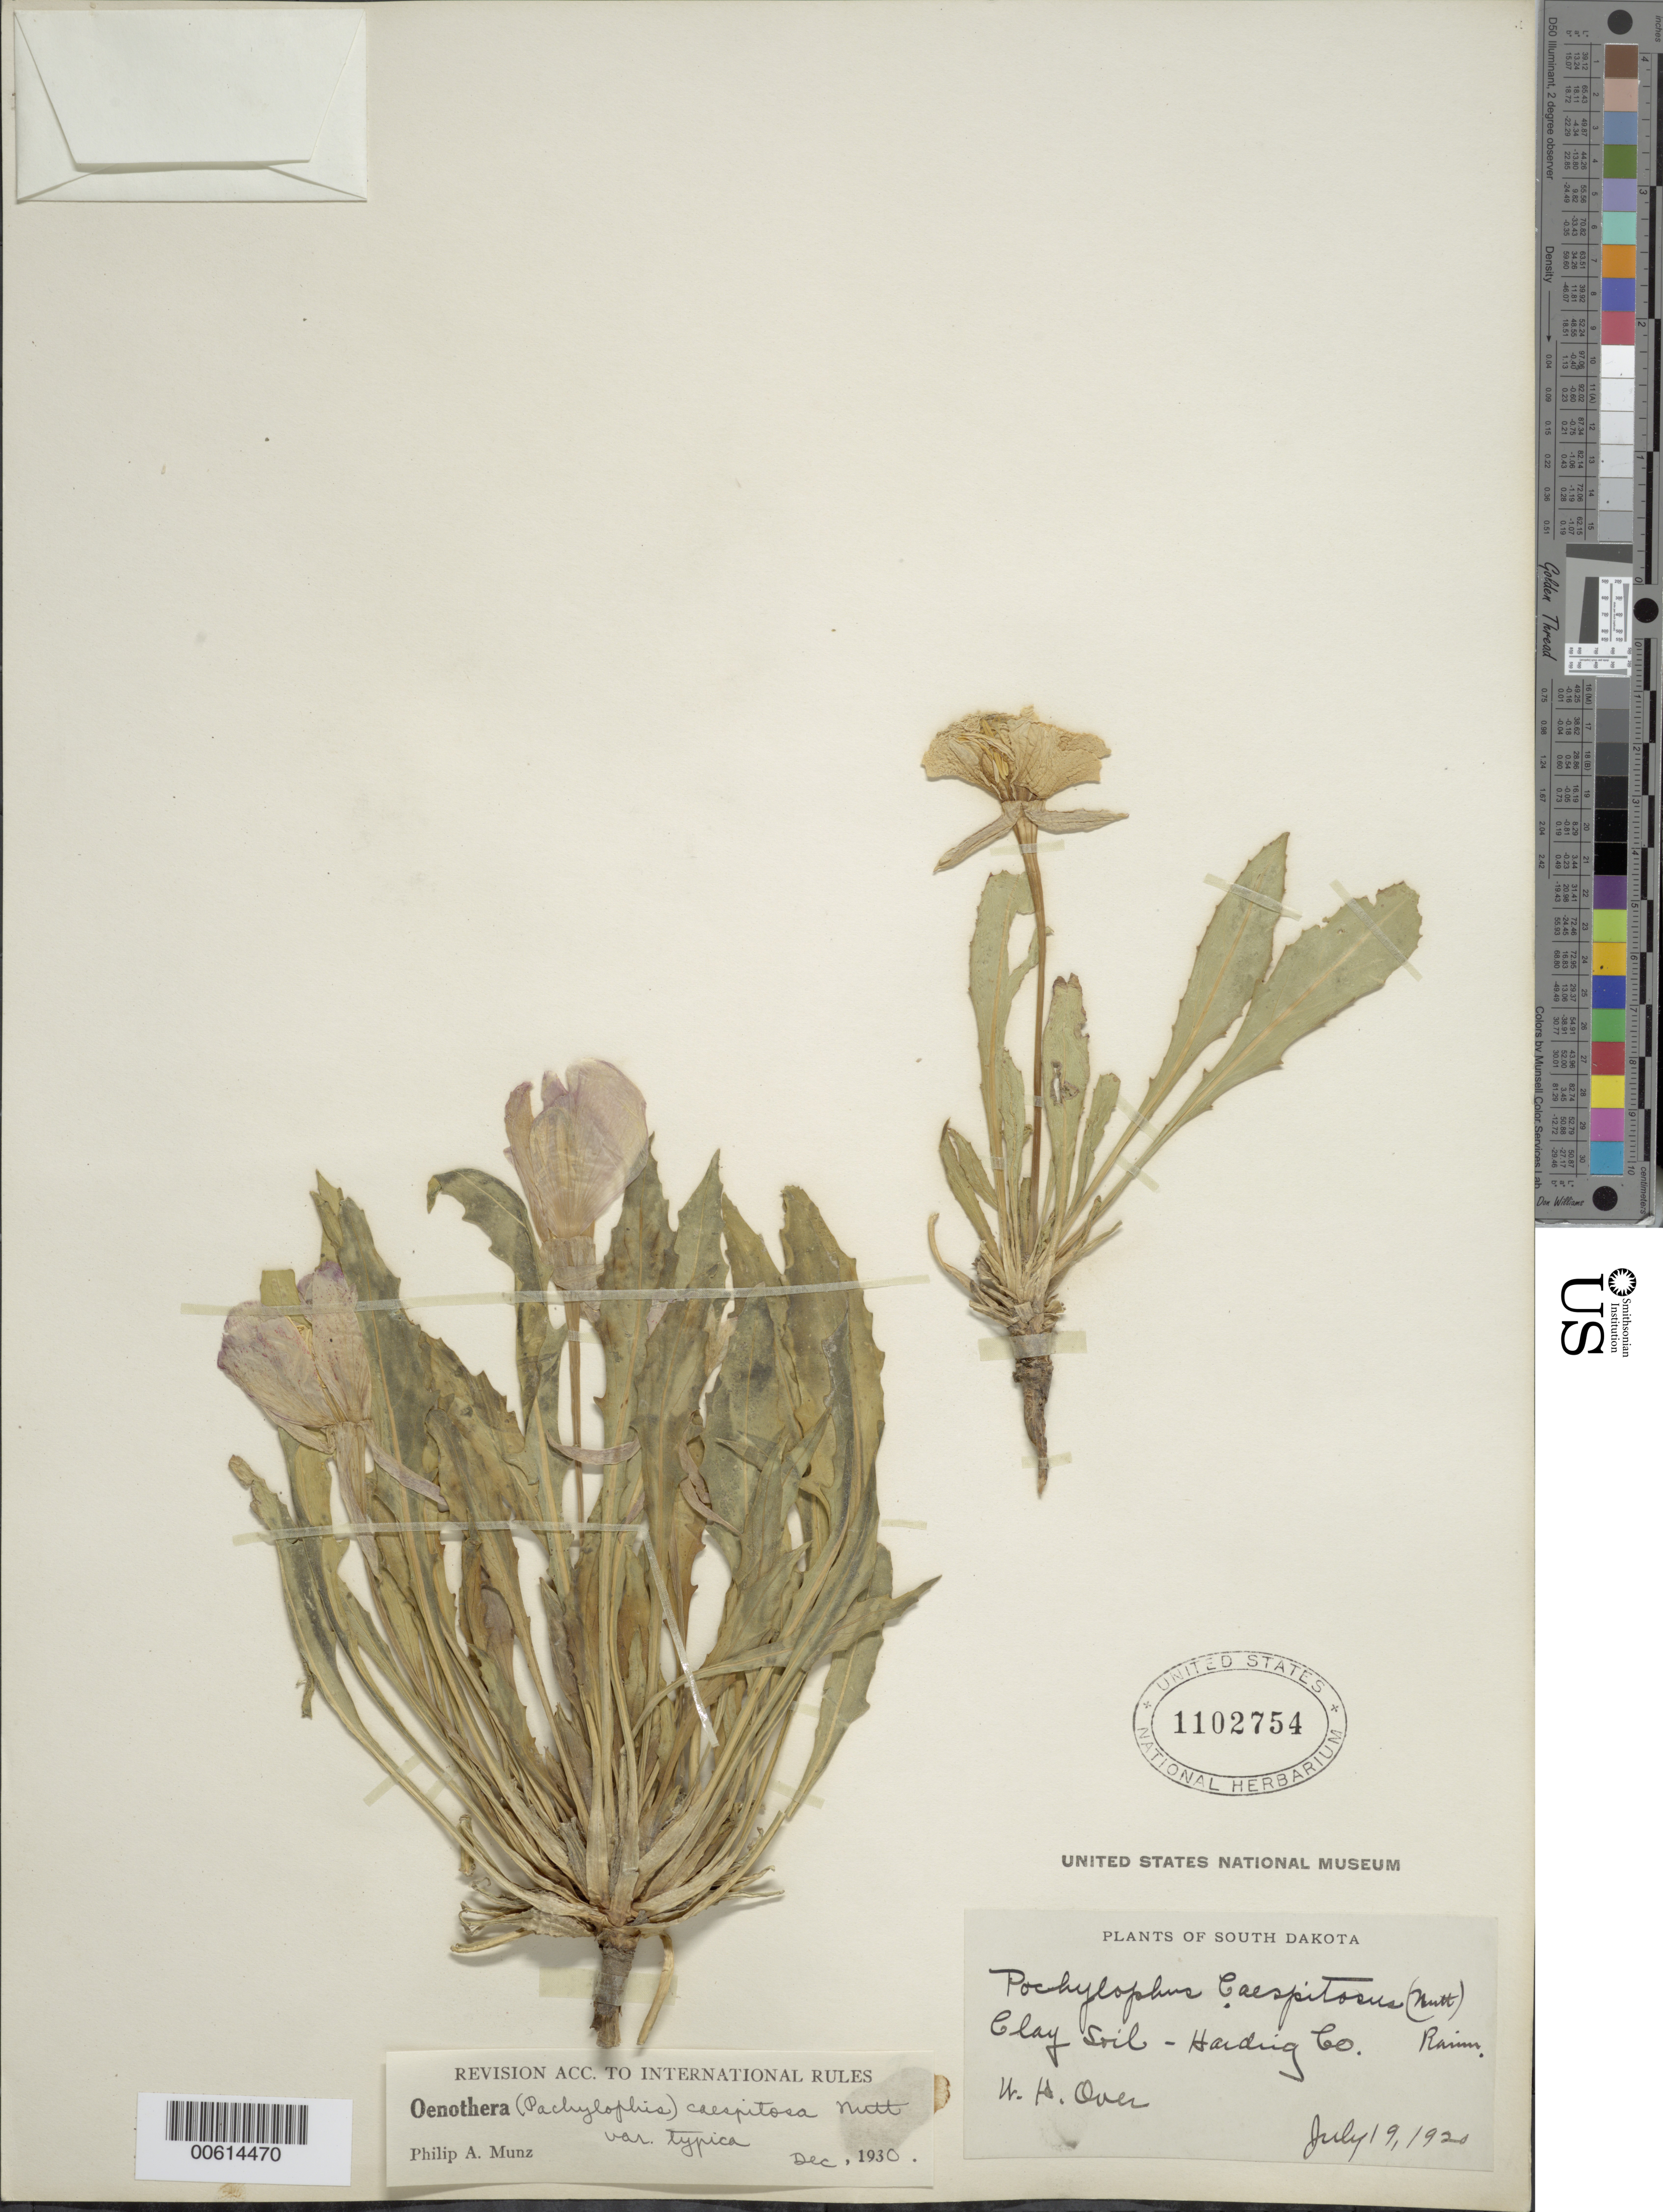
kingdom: Plantae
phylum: Tracheophyta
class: Magnoliopsida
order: Myrtales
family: Onagraceae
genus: Oenothera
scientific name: Oenothera cespitosa subsp. cespitosa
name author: Nutt.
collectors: W. Over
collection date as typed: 19 Jul 1920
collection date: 1920-07-19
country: United States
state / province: South Dakota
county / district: Harding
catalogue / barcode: US 1102754